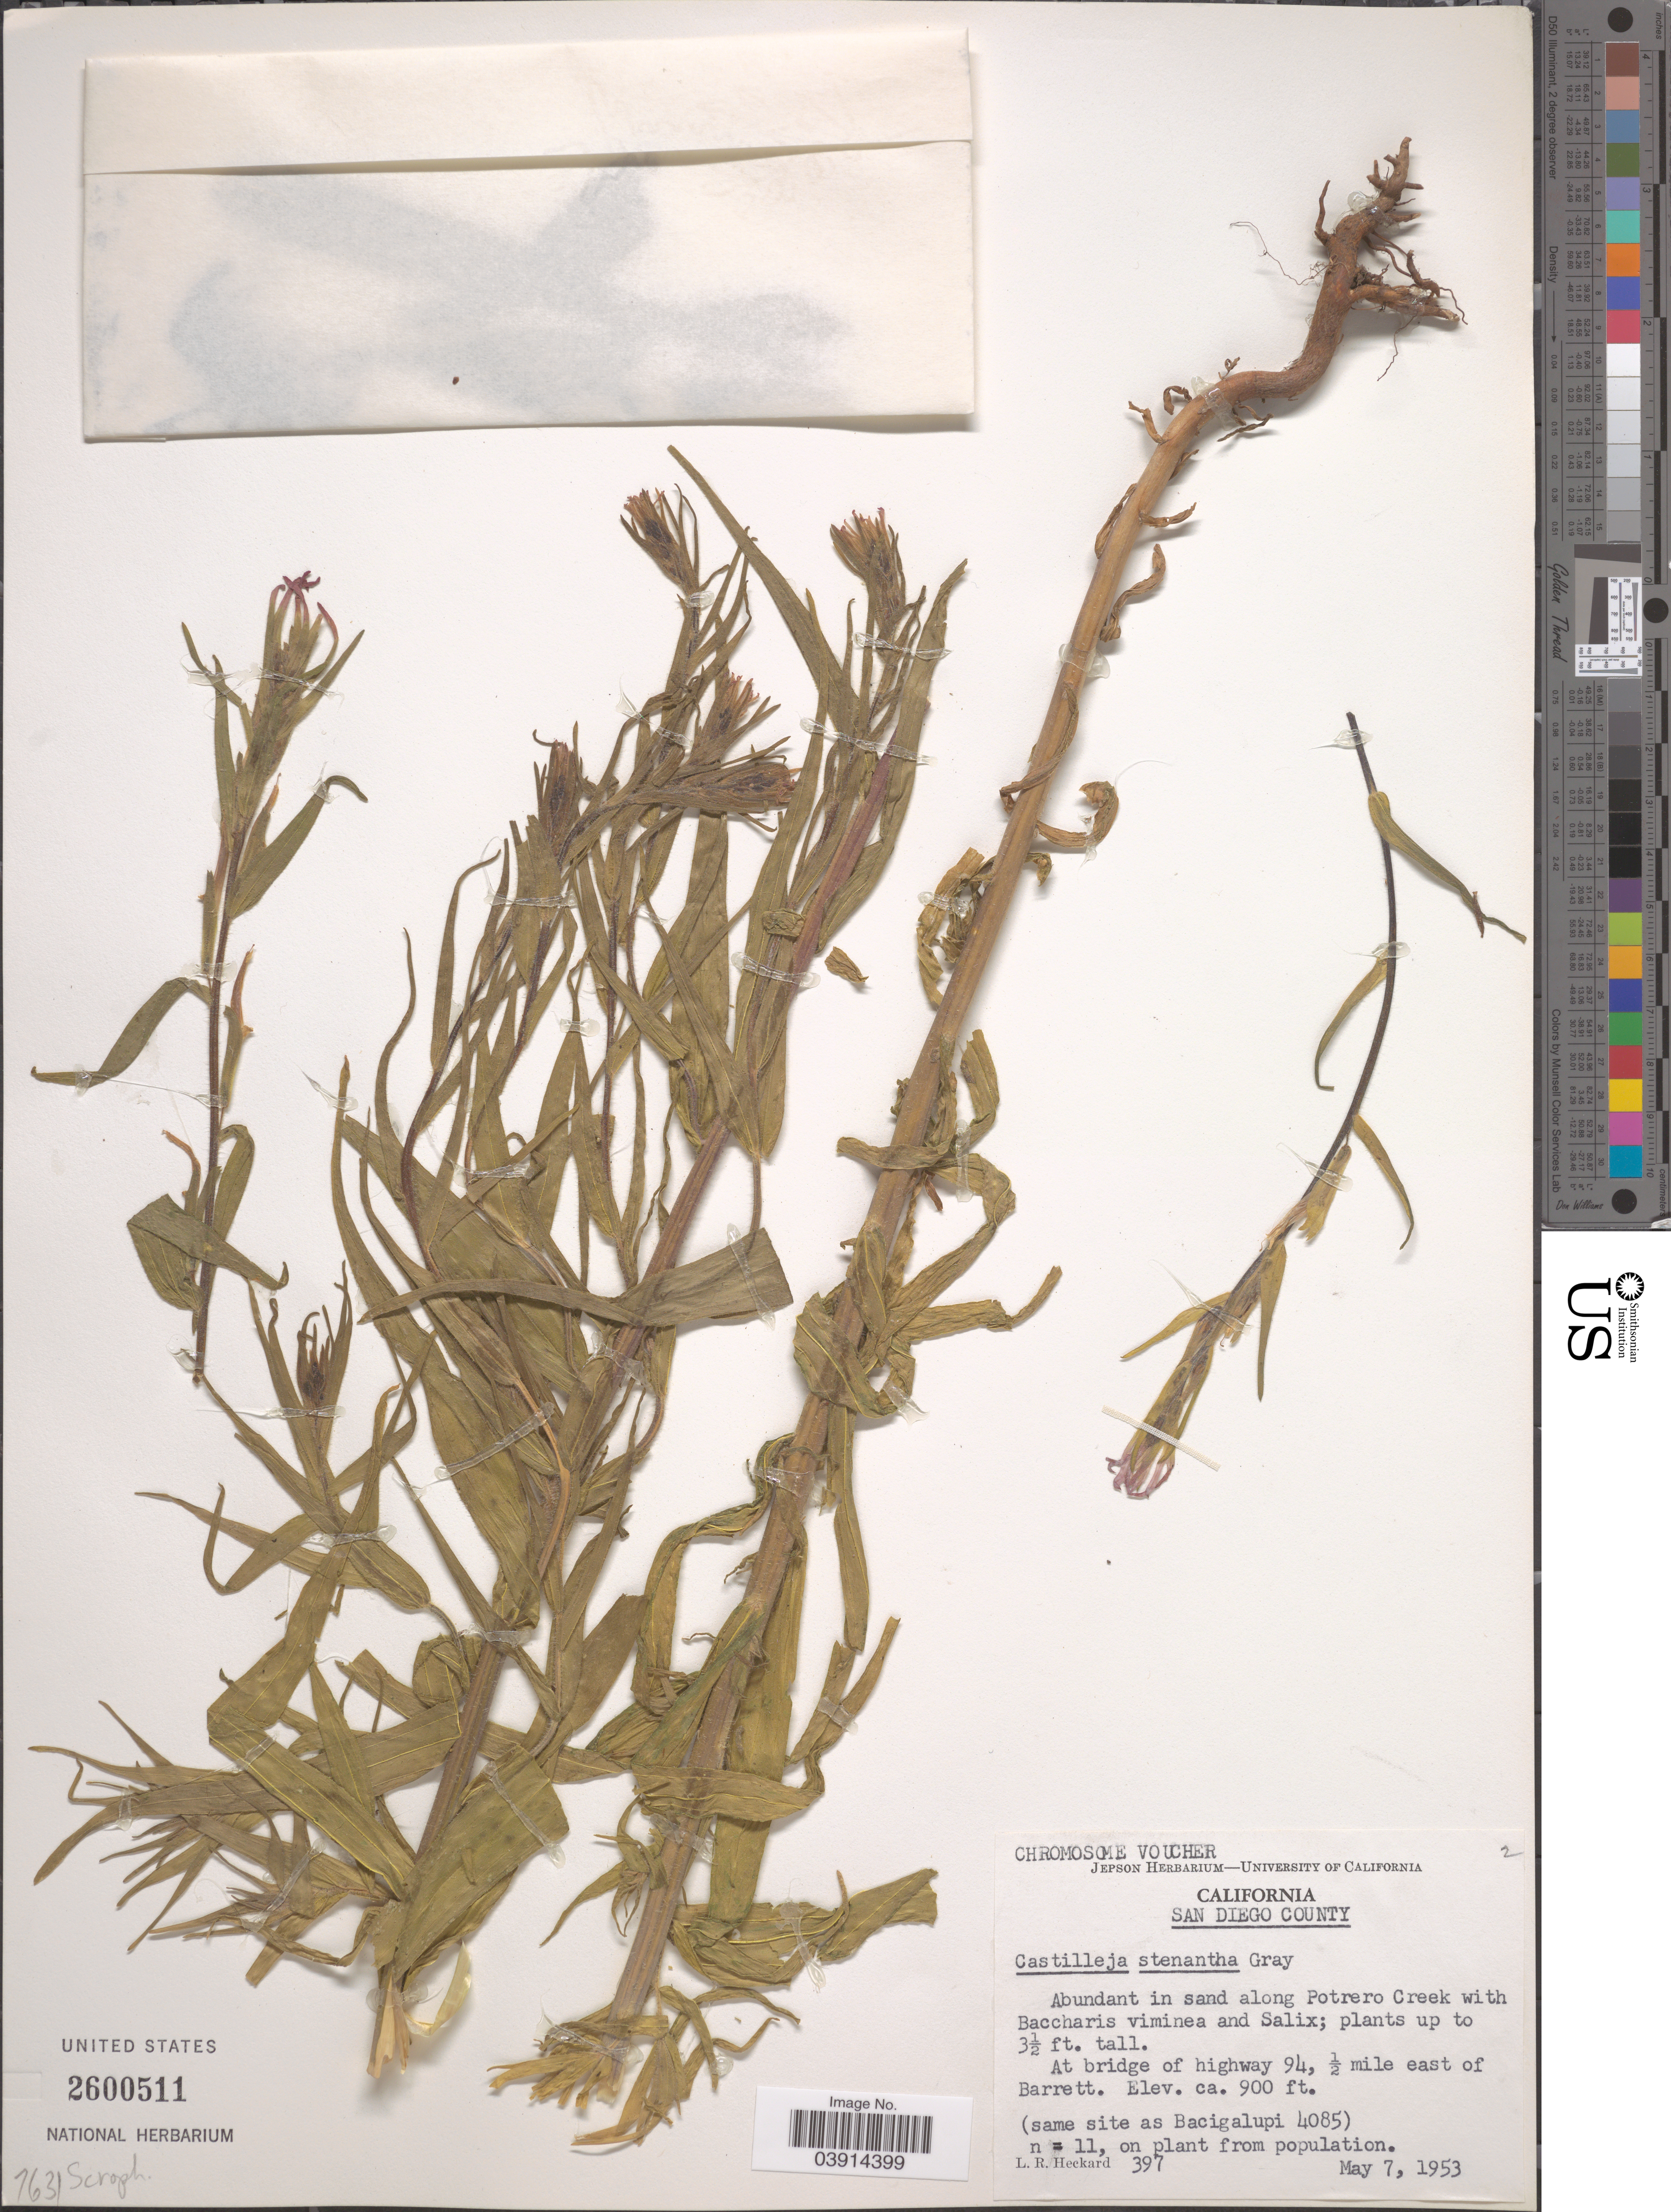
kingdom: Plantae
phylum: Tracheophyta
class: Magnoliopsida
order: Lamiales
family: Orobanchaceae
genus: Castilleja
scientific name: Castilleja stenantha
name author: A. Gray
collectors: L. R. Heckard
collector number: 397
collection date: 1953-05-07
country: United States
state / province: California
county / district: San Diego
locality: San Diego County. Abundant in sand along Potrero Creek. At bridge of highway 94, ½ mile east of Barrett.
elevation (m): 274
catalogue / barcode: US 2600511